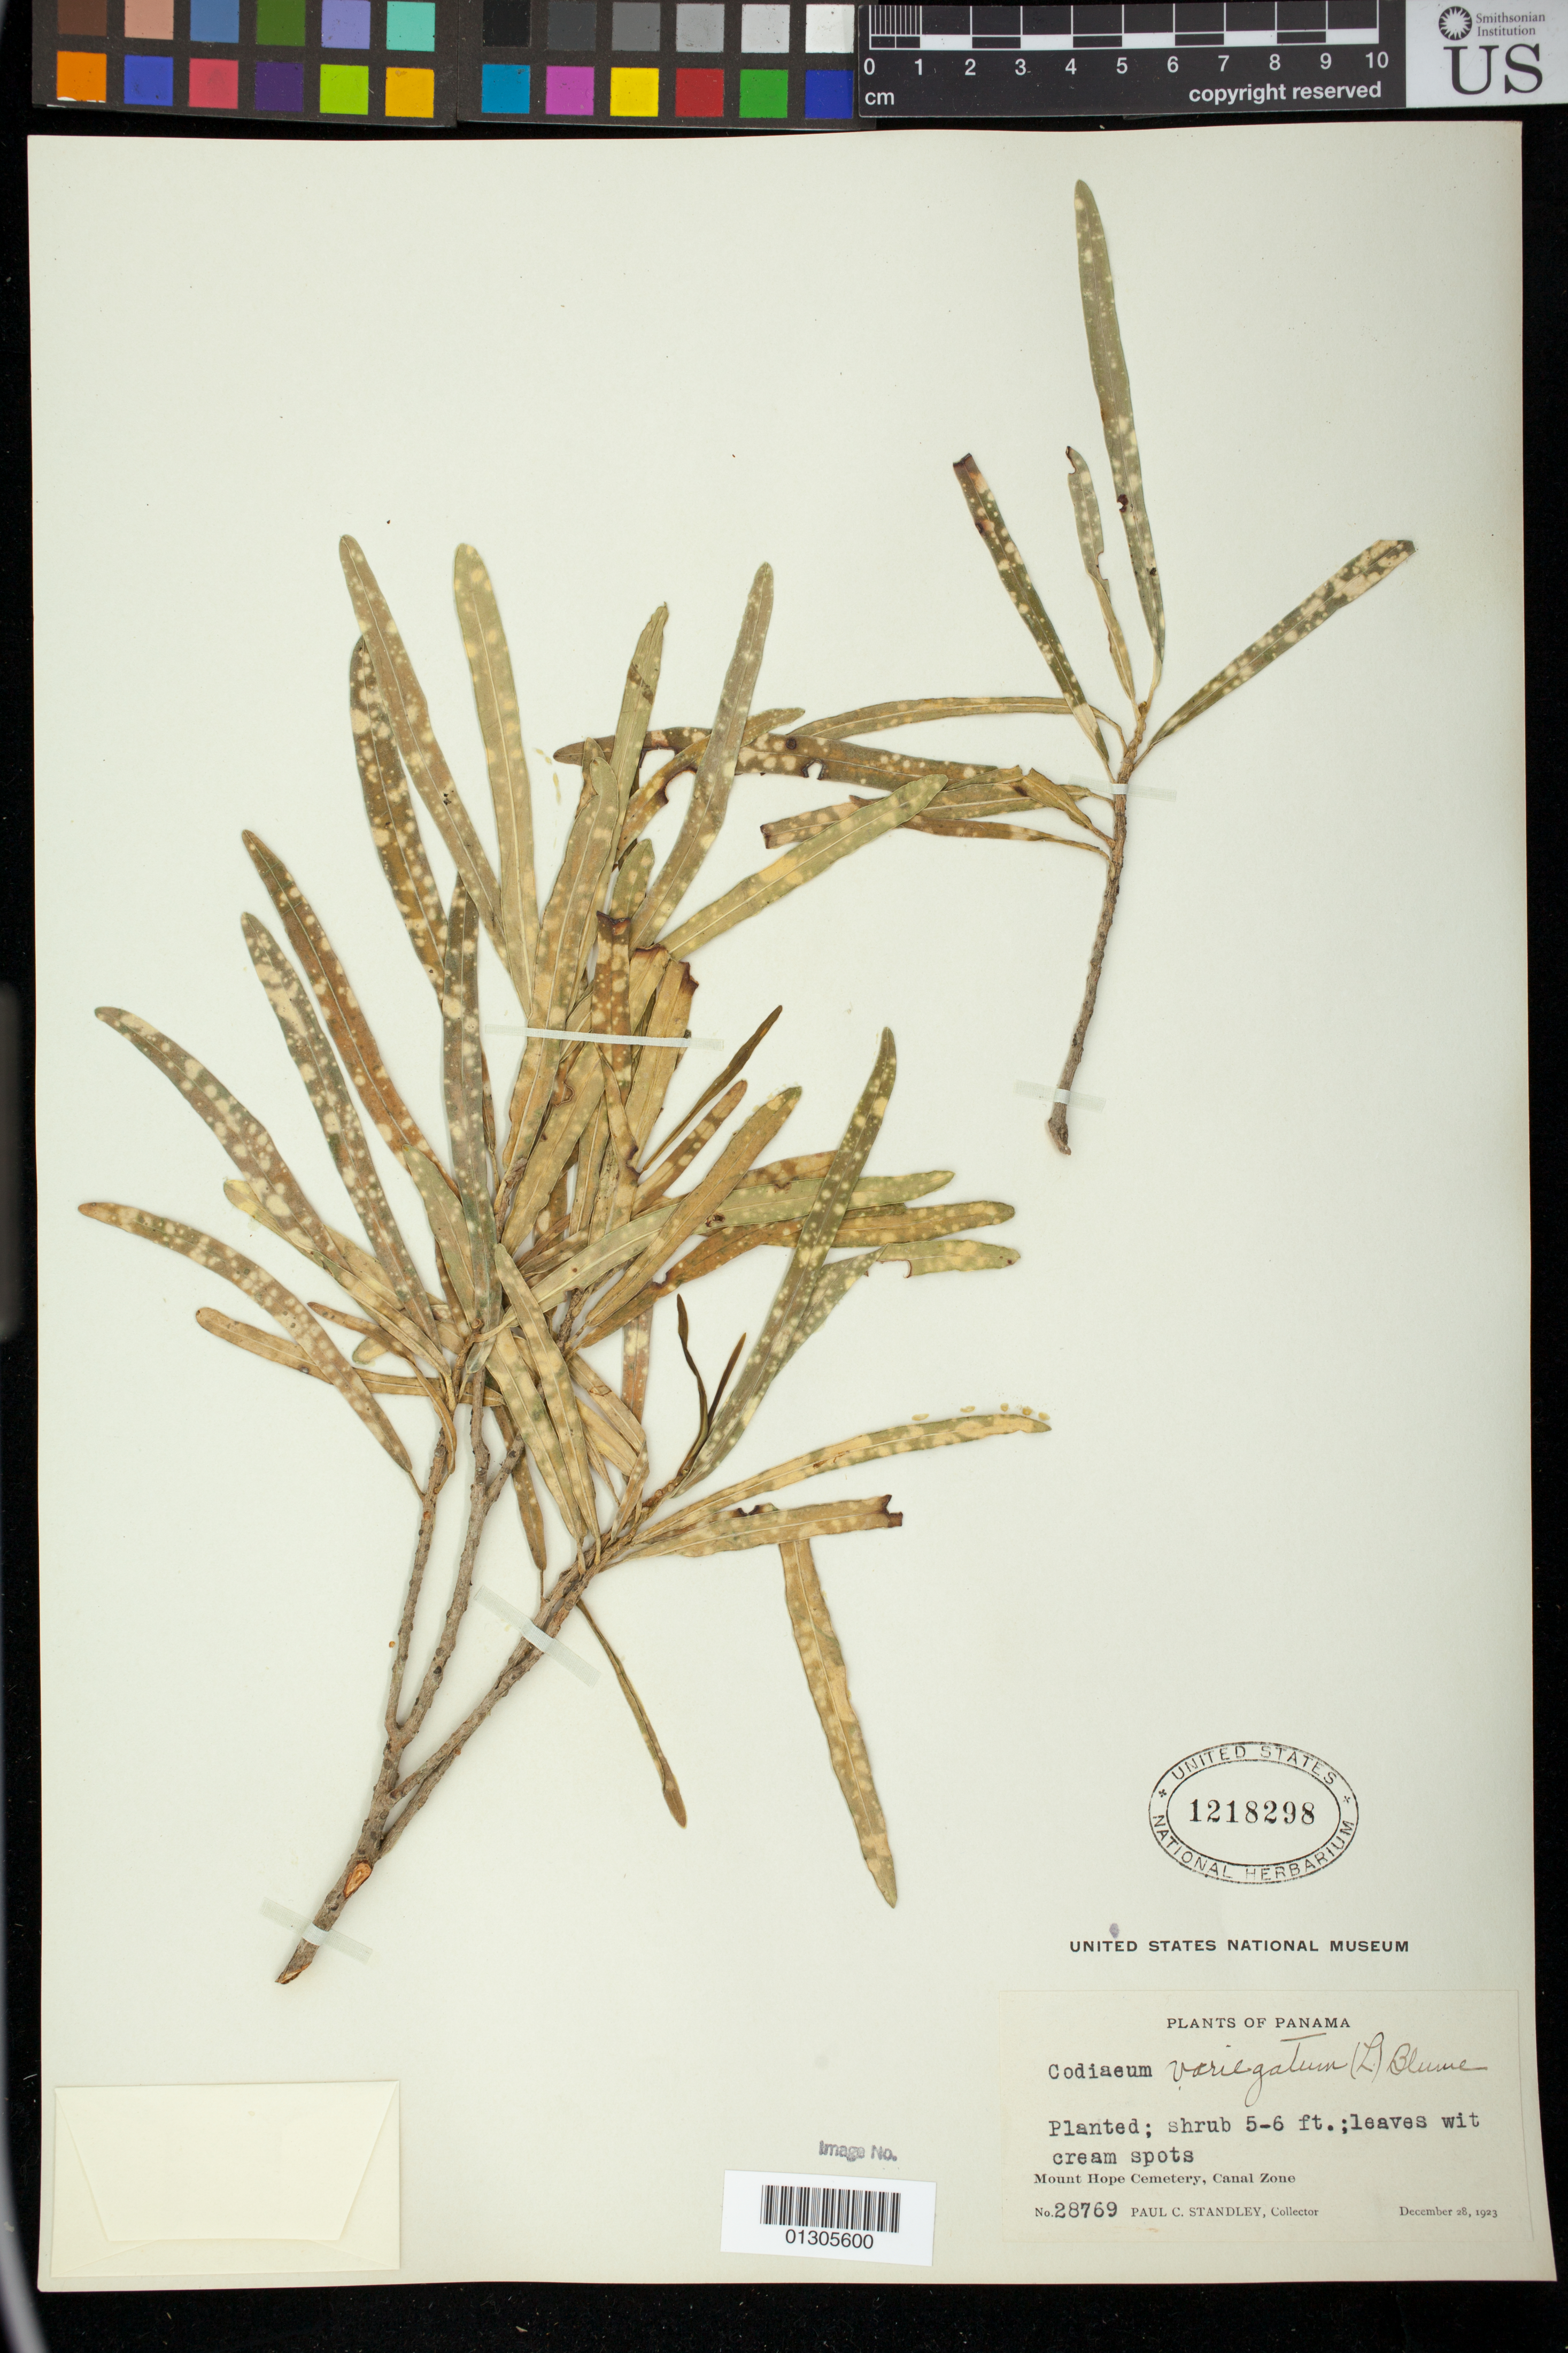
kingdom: Plantae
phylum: Tracheophyta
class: Magnoliopsida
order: Malpighiales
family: Euphorbiaceae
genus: Codiaeum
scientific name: Codiaeum variegatum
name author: (L.) Rumph. ex A. Juss.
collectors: P. C. Standley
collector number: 28769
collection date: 1923-12-28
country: Panama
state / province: Colón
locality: Mount Hope Cemetery, Canal Zone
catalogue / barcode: US 1218298